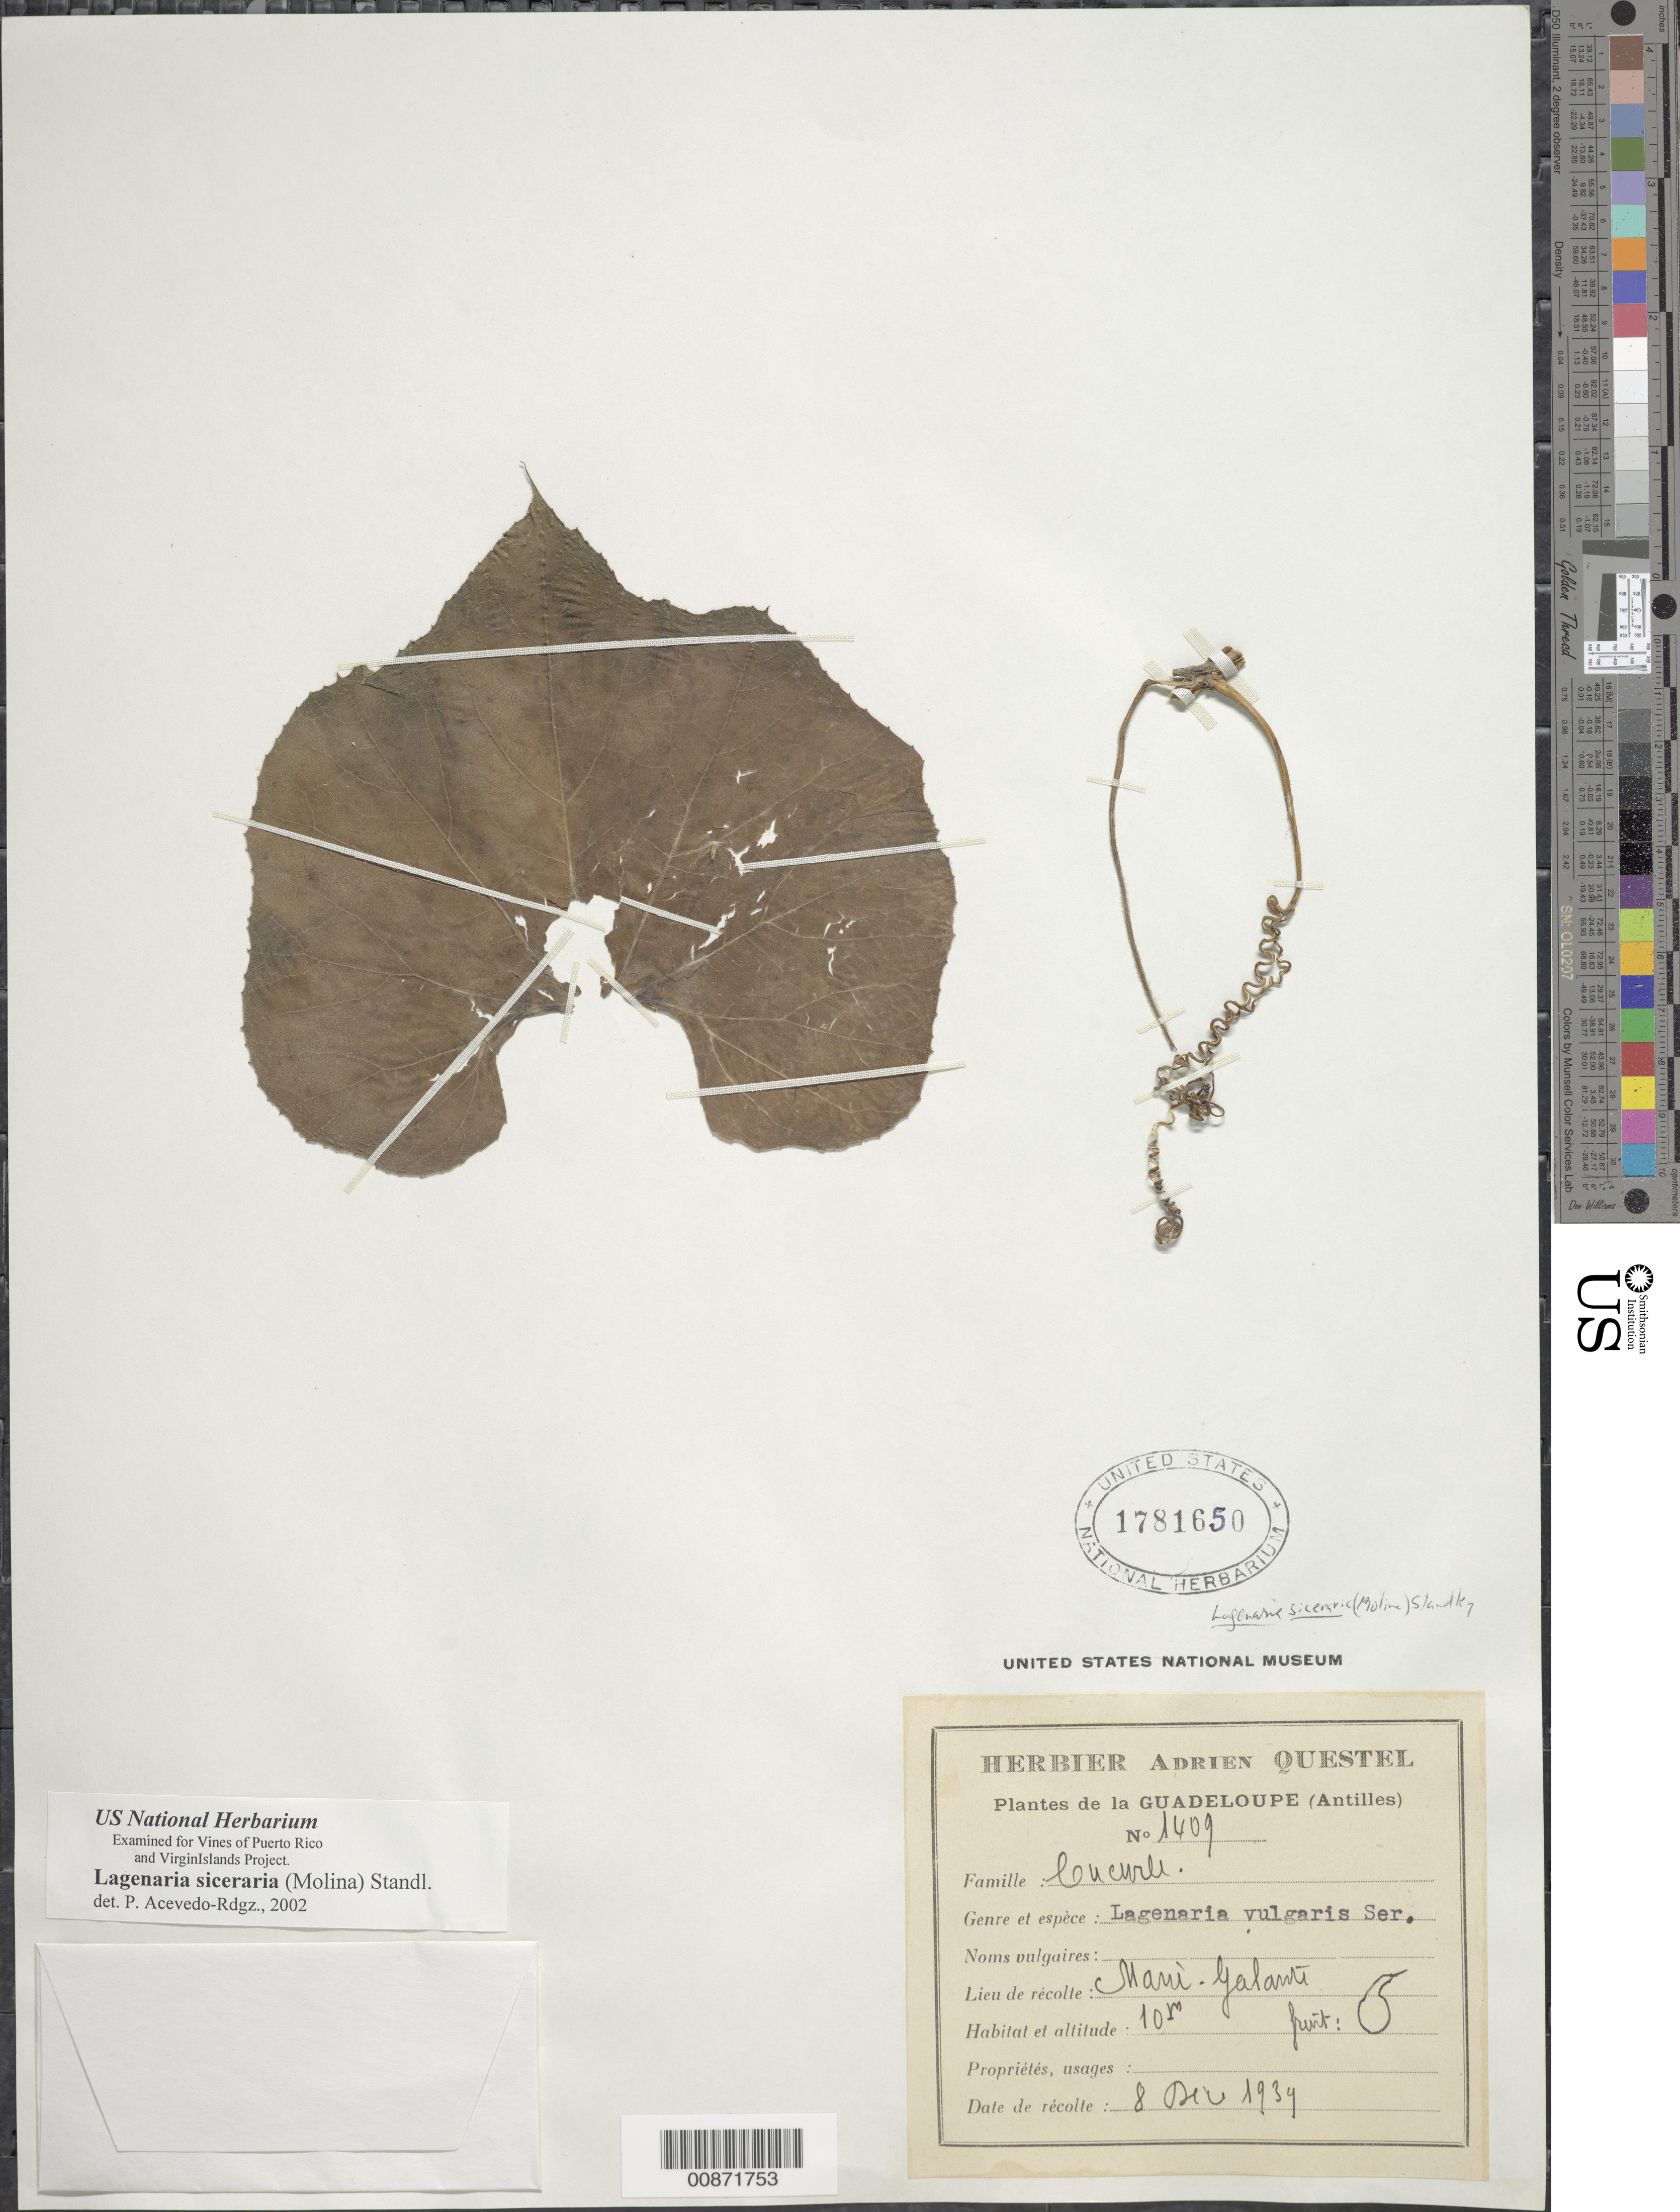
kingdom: Plantae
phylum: Tracheophyta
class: Magnoliopsida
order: Cucurbitales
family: Cucurbitaceae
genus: Lagenaria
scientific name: Lagenaria siceraria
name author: (Molina) Standl.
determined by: Acevedo-Rodríguez, P., (BOT), Smithsonian Institution - National Museum of Natural History (UNITED STATES)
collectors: A. Questel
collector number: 1409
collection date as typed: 08 Dec 1939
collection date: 1939-12-08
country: Guadeloupe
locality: Marie - Galante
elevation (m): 10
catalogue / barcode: US 1781650